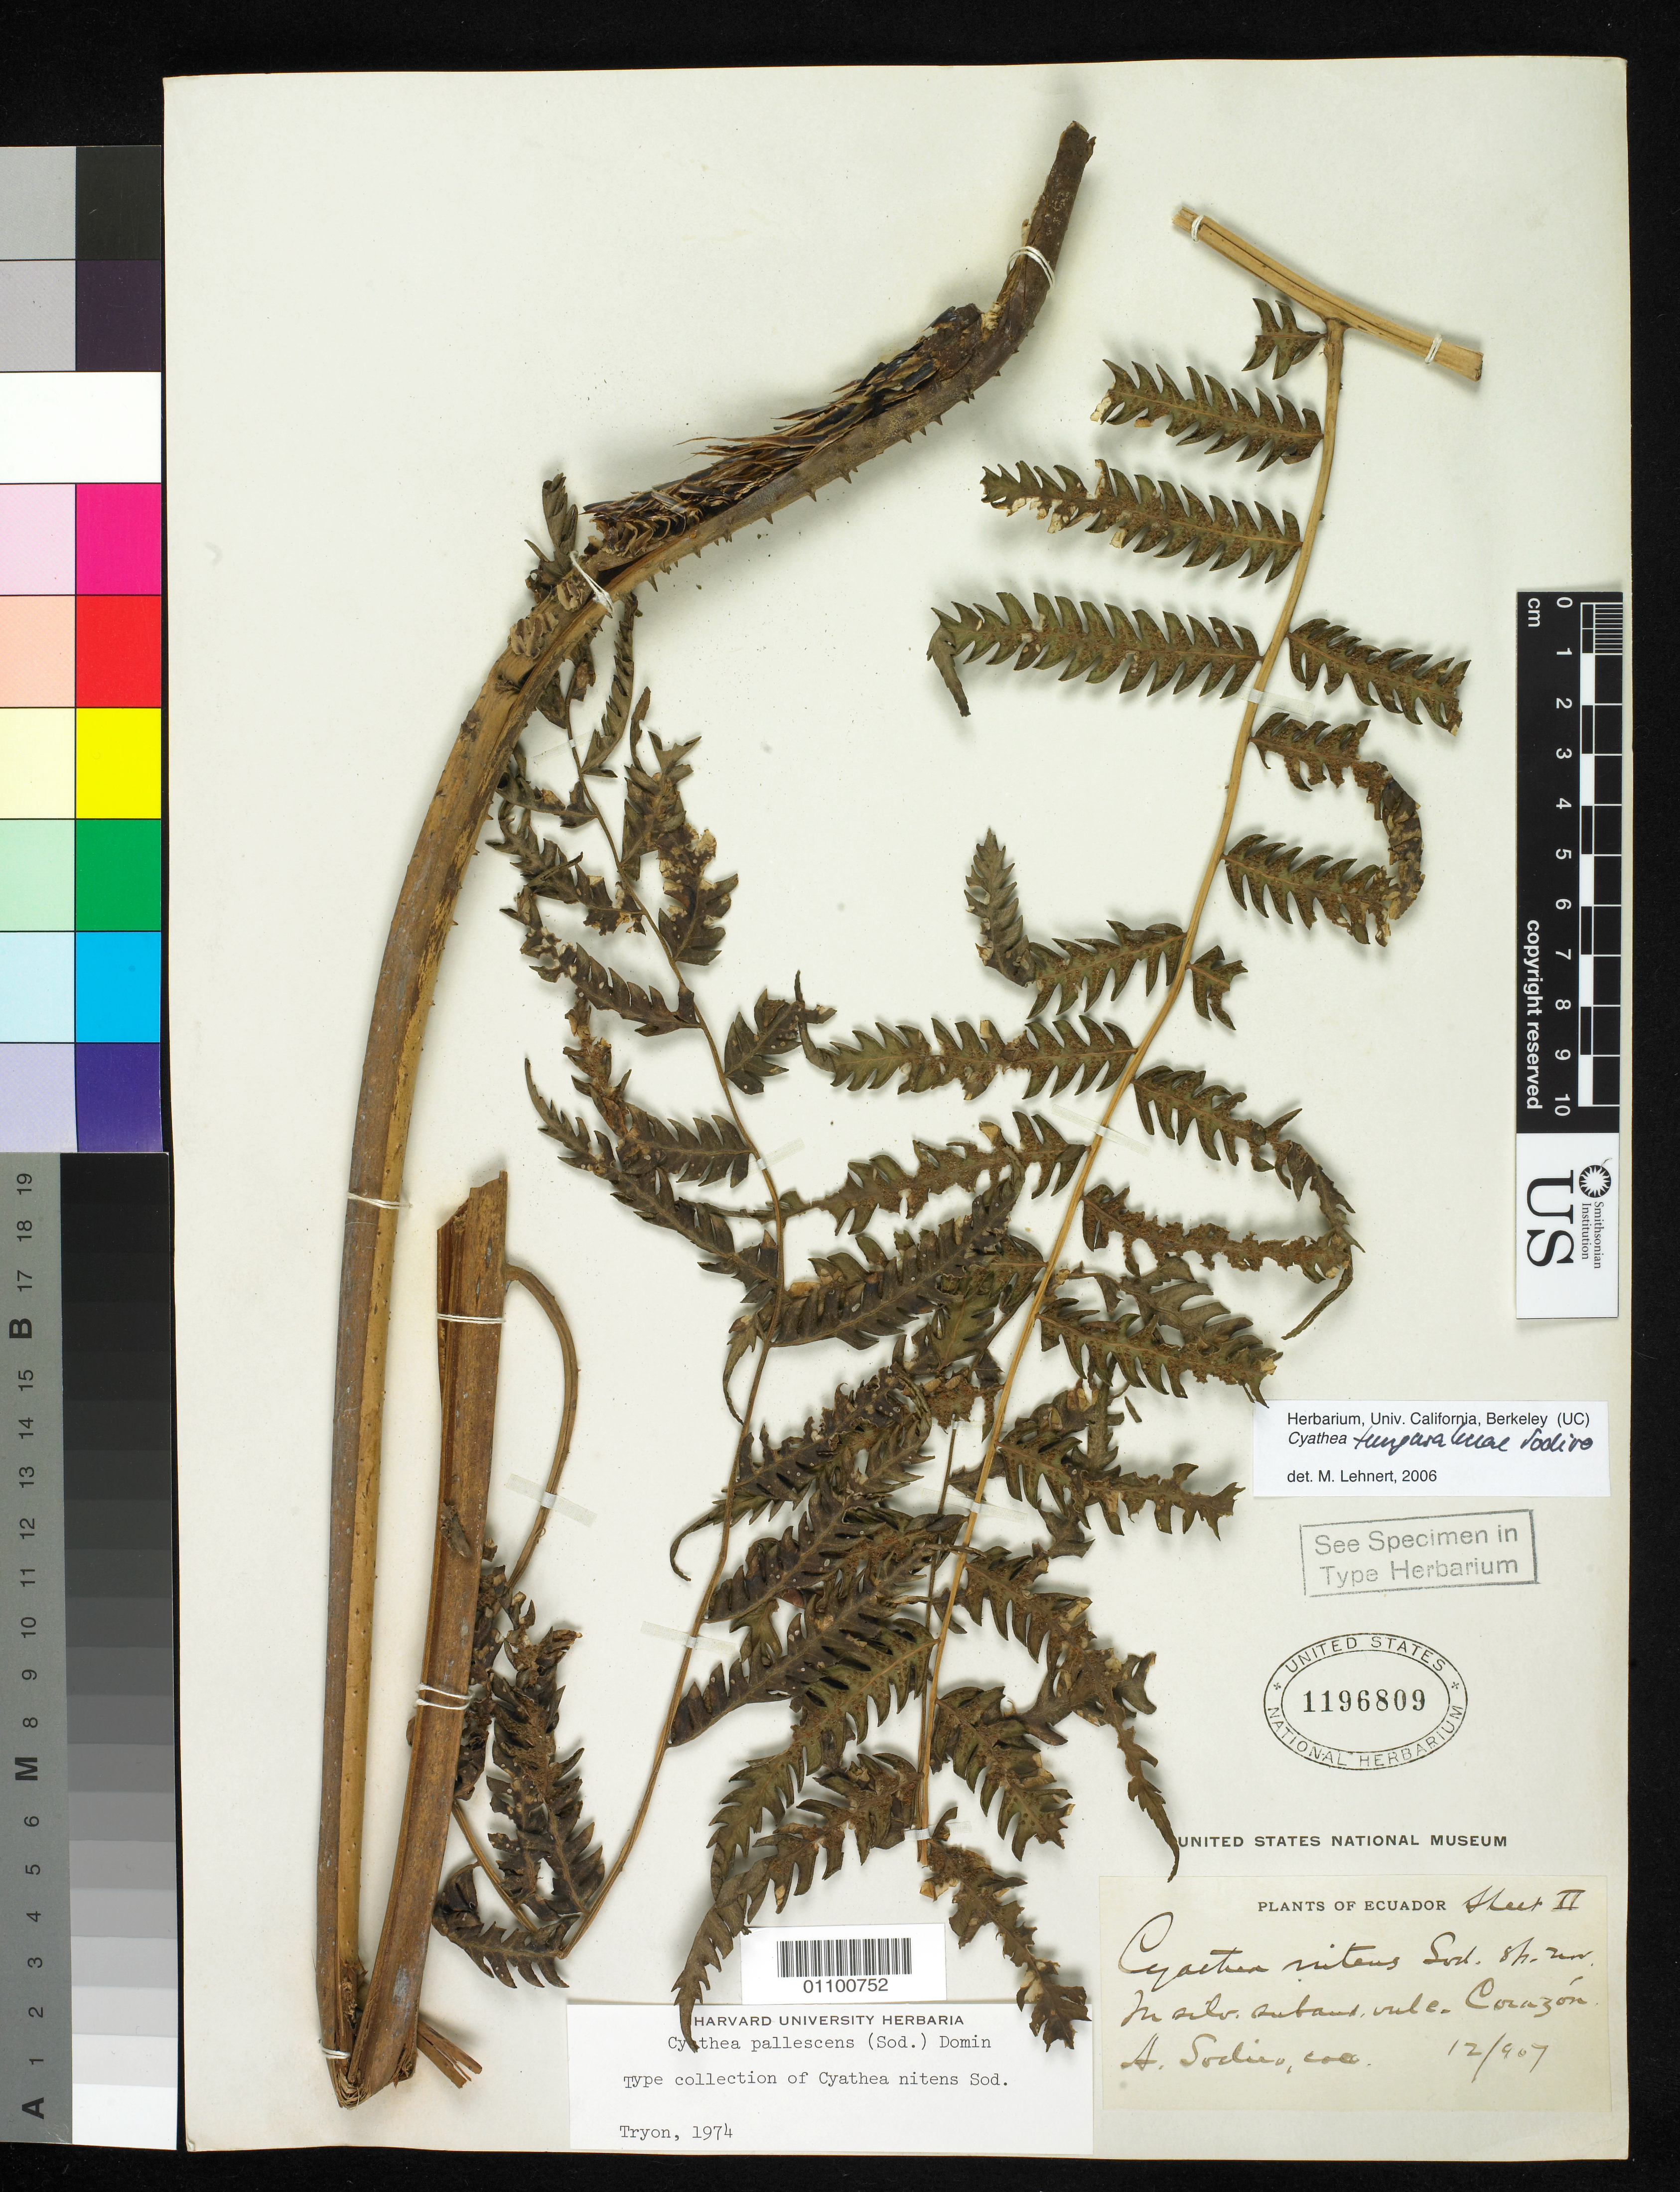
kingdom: Plantae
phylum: Tracheophyta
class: Polypodiopsida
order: Cyatheales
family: Cyatheaceae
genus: Cyathea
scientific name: Cyathea nitens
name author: Sodiro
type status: Isotype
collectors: L. Sodiro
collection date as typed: Dec 1907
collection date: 1907-12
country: Ecuador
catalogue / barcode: US 1196809